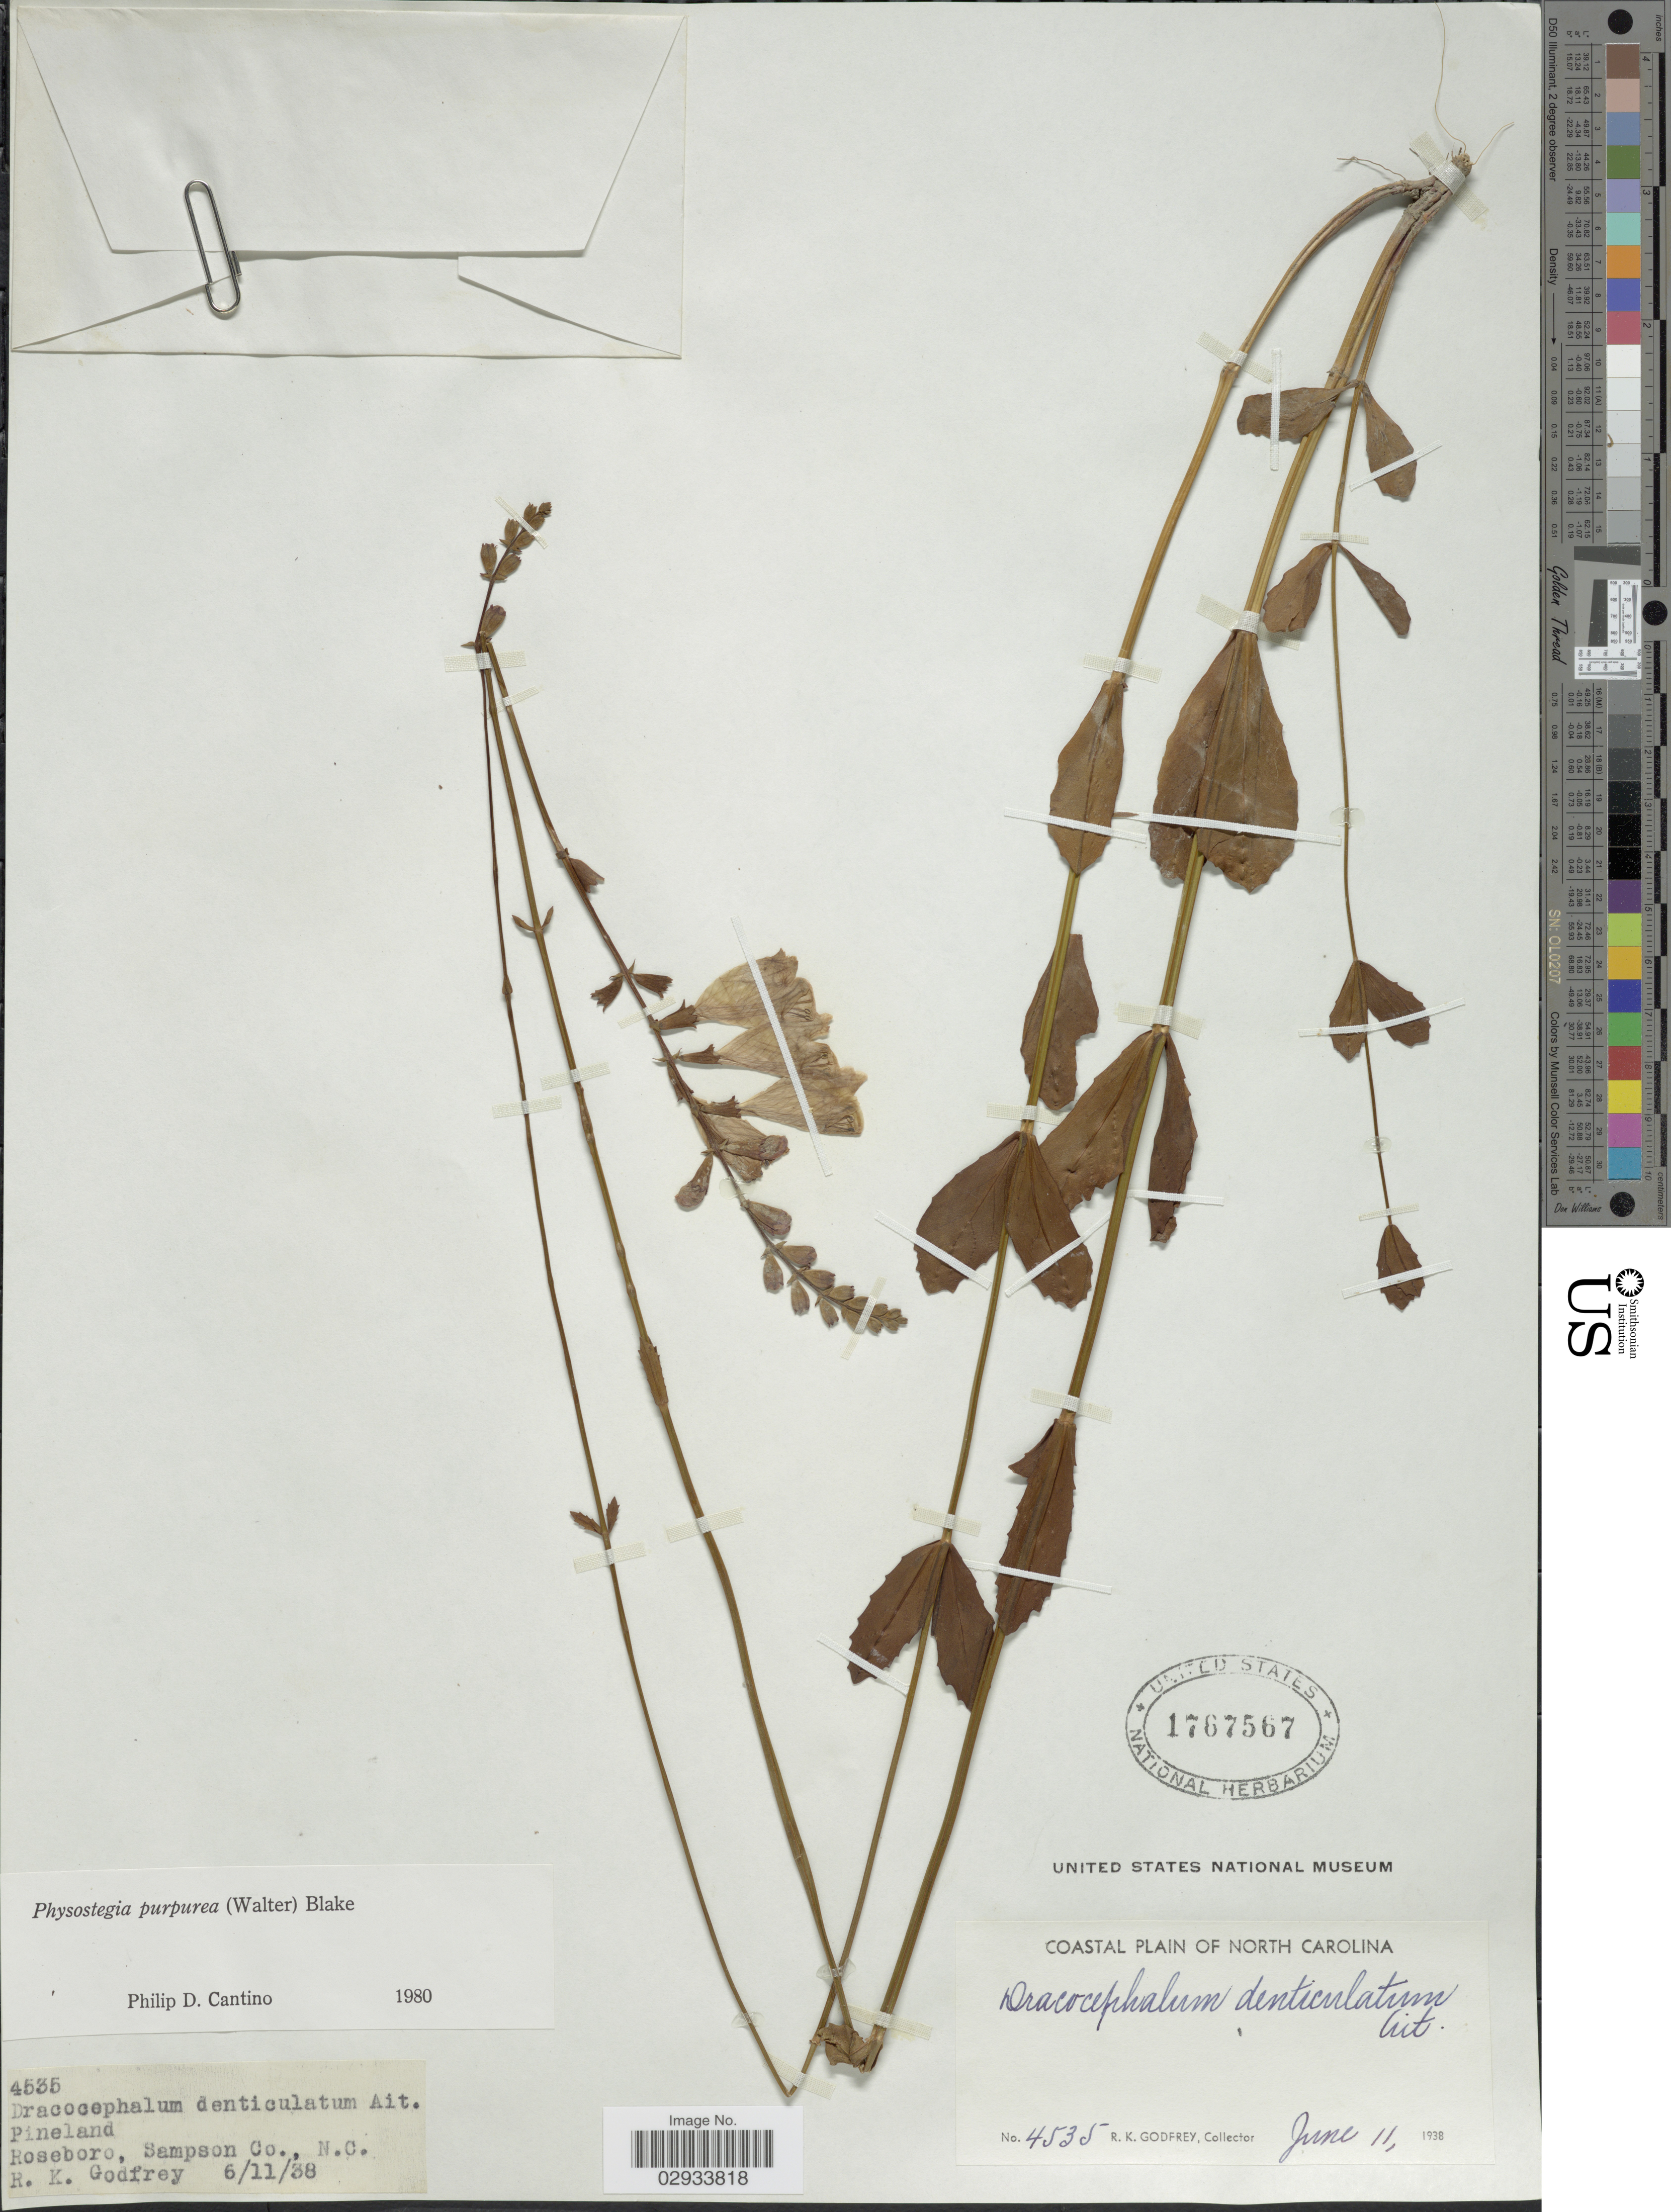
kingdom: Plantae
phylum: Tracheophyta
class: Magnoliopsida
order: Lamiales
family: Lamiaceae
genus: Physostegia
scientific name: Physostegia purpurea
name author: (Walter) Blake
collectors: R. K. Godfrey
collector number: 4535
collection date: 1938-06-11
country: United States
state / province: North Carolina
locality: Coastal Plain of North Carolina, Pineland, Roseboro, Sampson Co., N.C.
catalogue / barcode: US 1767567